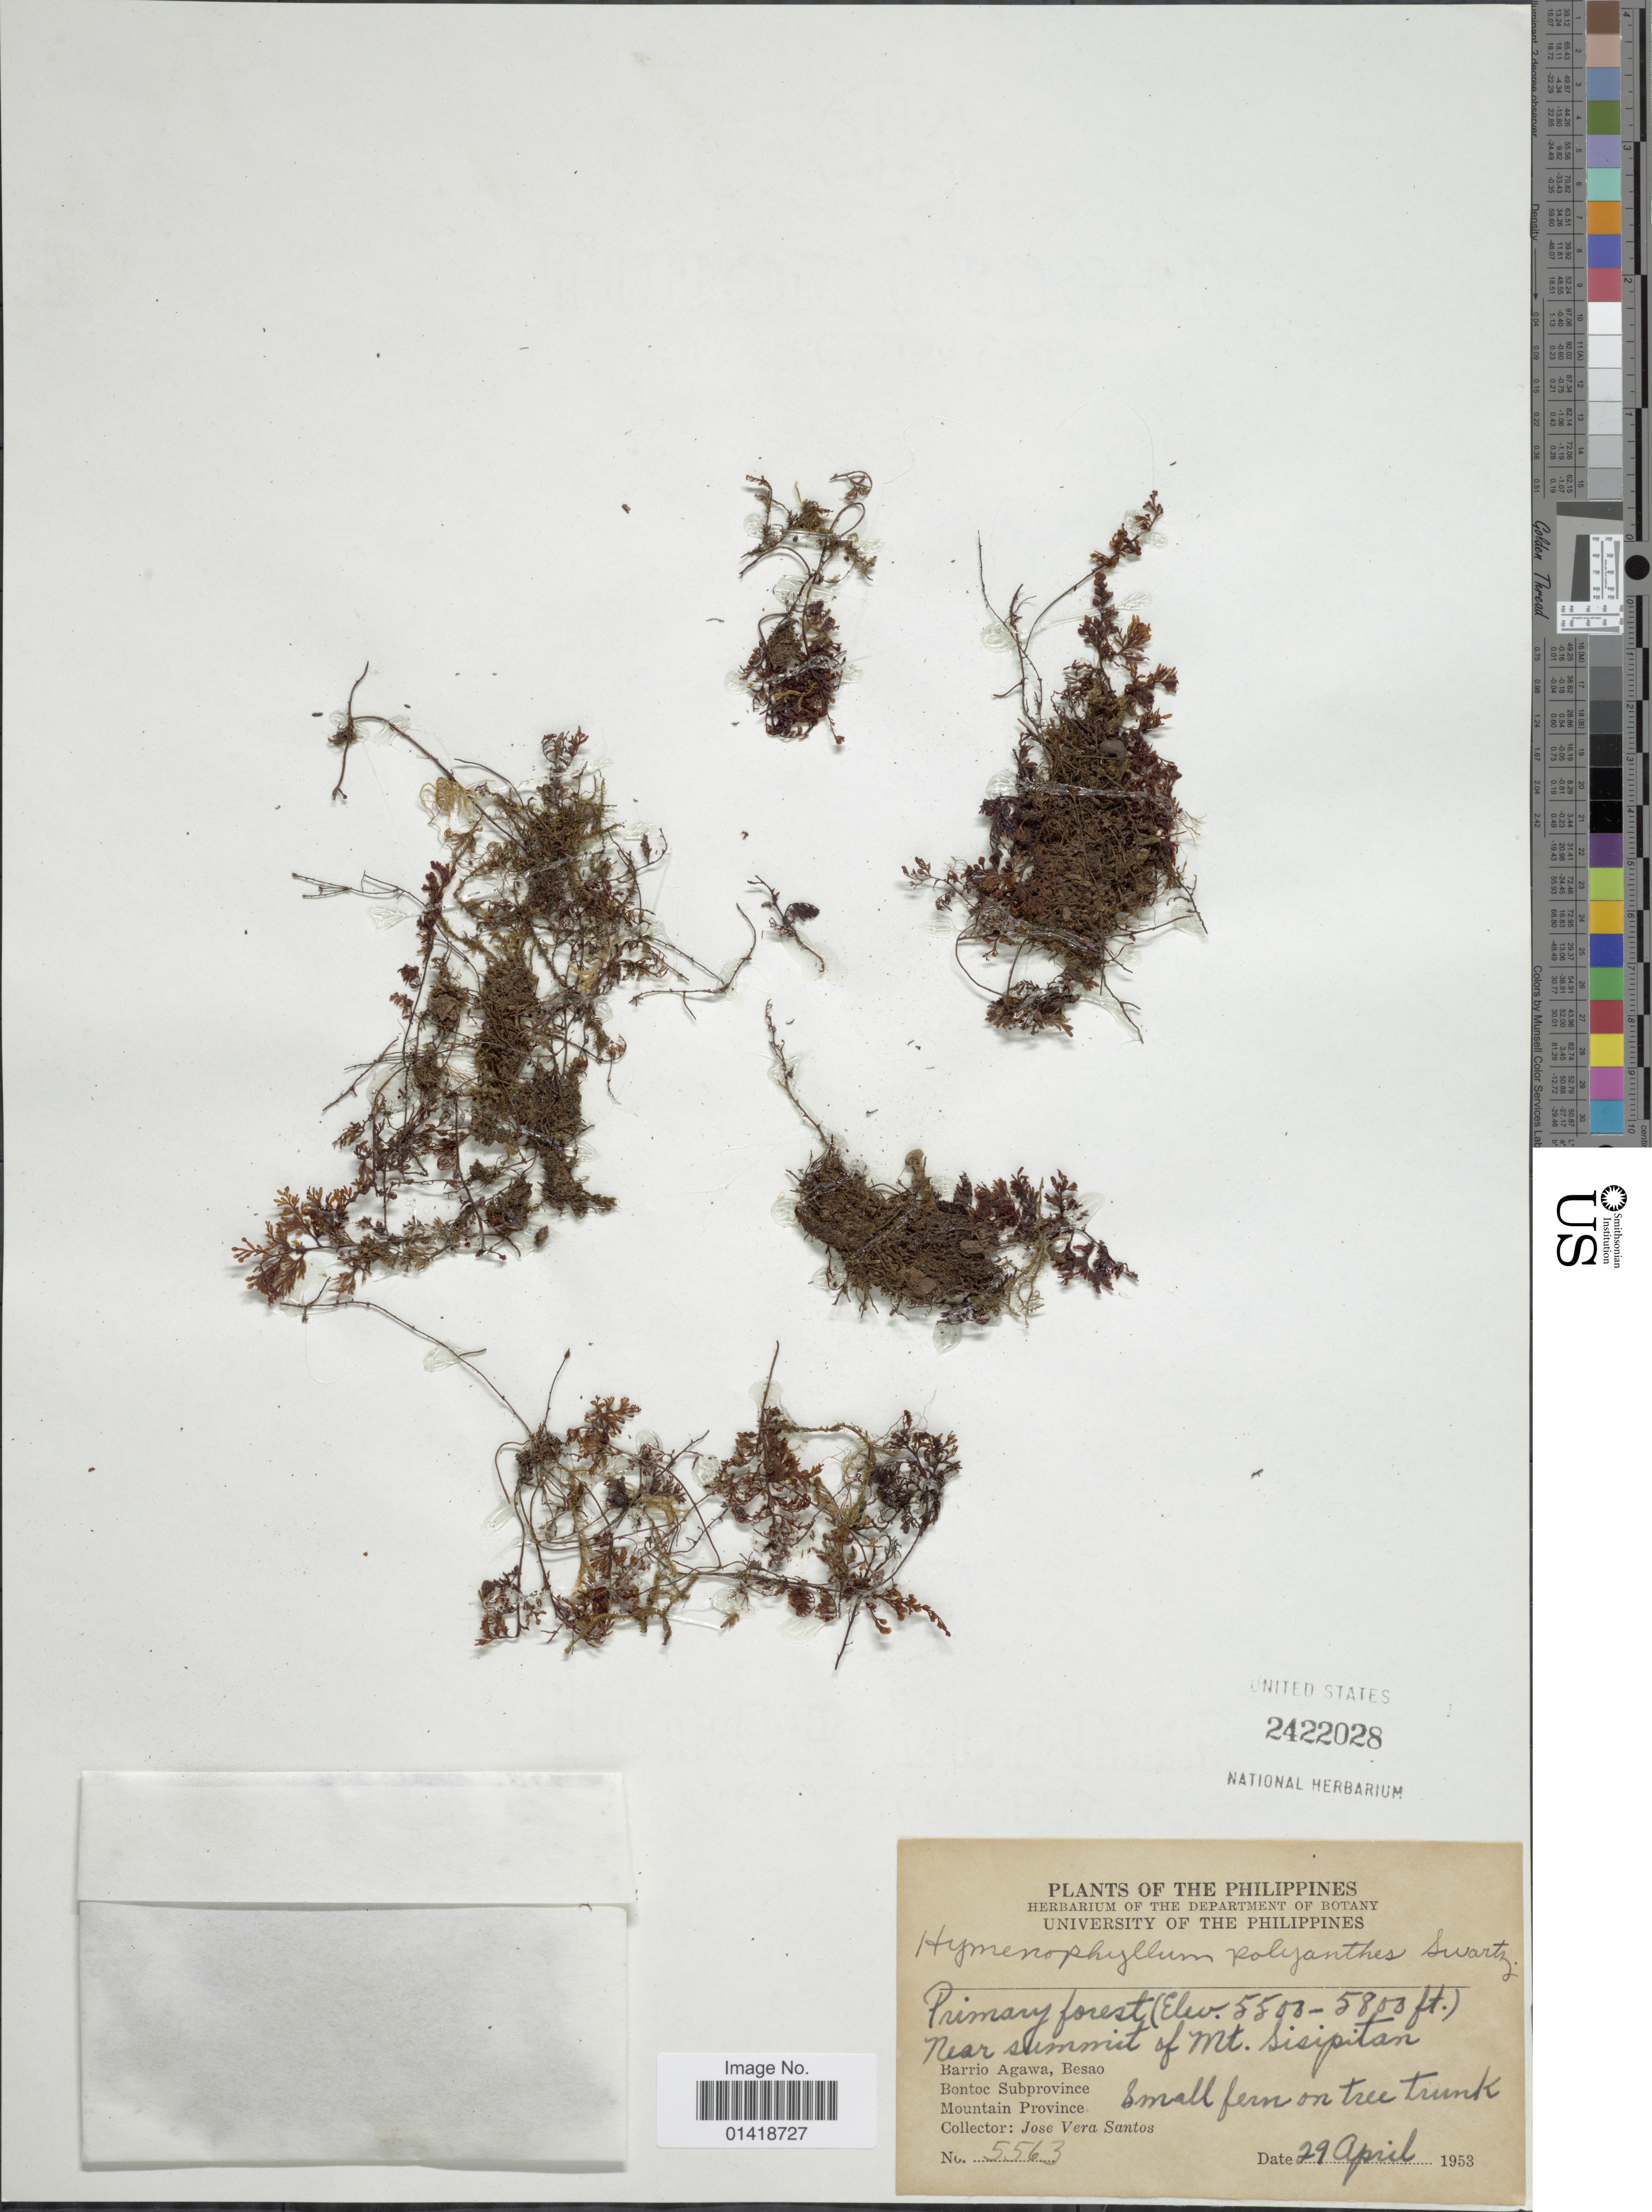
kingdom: Plantae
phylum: Tracheophyta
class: Polypodiopsida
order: Hymenophyllales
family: Hymenophyllaceae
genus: Hymenophyllum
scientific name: Hymenophyllum polyanthos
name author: (Sw.) Sw.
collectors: J. V. Santos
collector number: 5563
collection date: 1953-04-29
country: Philippines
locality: The Philippines. Barrio Agawa, Besao. Bontoc Subprovince. Mountain Province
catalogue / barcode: US 2422028